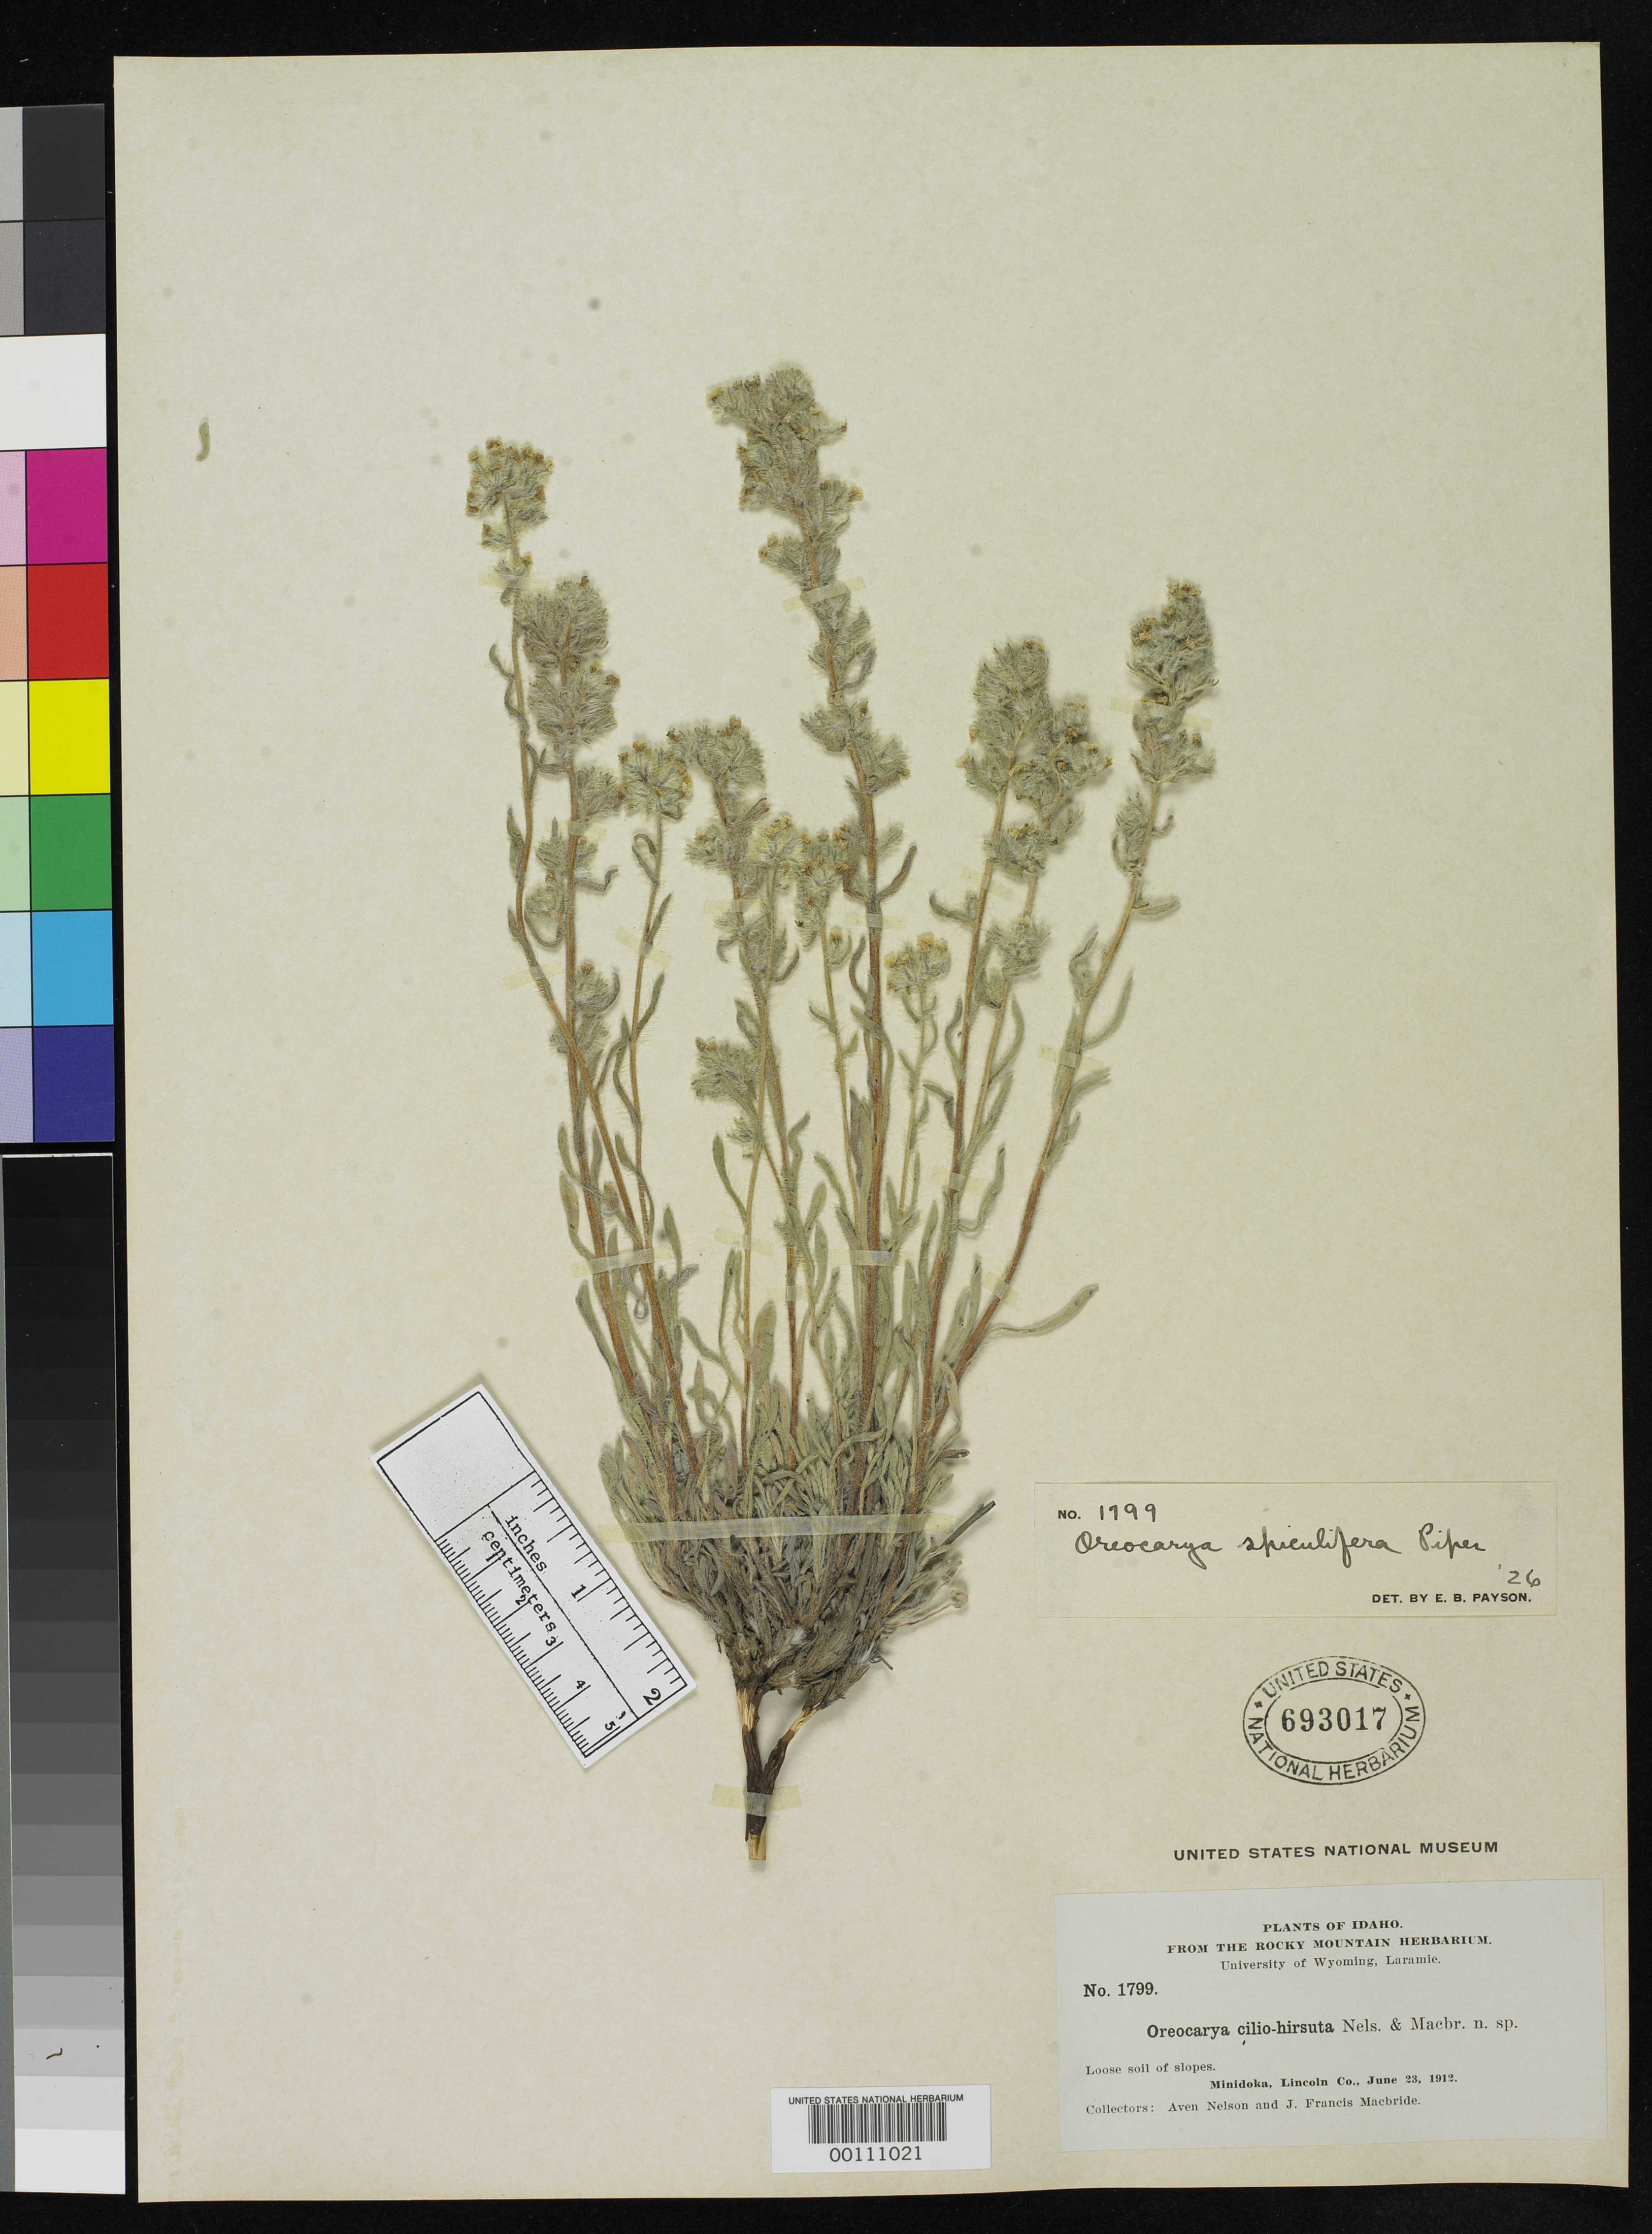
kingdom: Plantae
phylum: Tracheophyta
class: Magnoliopsida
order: Boraginales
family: Boraginaceae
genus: Oreocarya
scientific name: Oreocarya cilio-hirsuta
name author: A. Nelson & J.F. Macbr.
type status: Isotype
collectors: A. Nelson & J. F. Macbride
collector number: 1799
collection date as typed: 23 Jun 1912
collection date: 1912-06-23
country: United States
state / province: Idaho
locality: Minidoka.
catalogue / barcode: US 693017